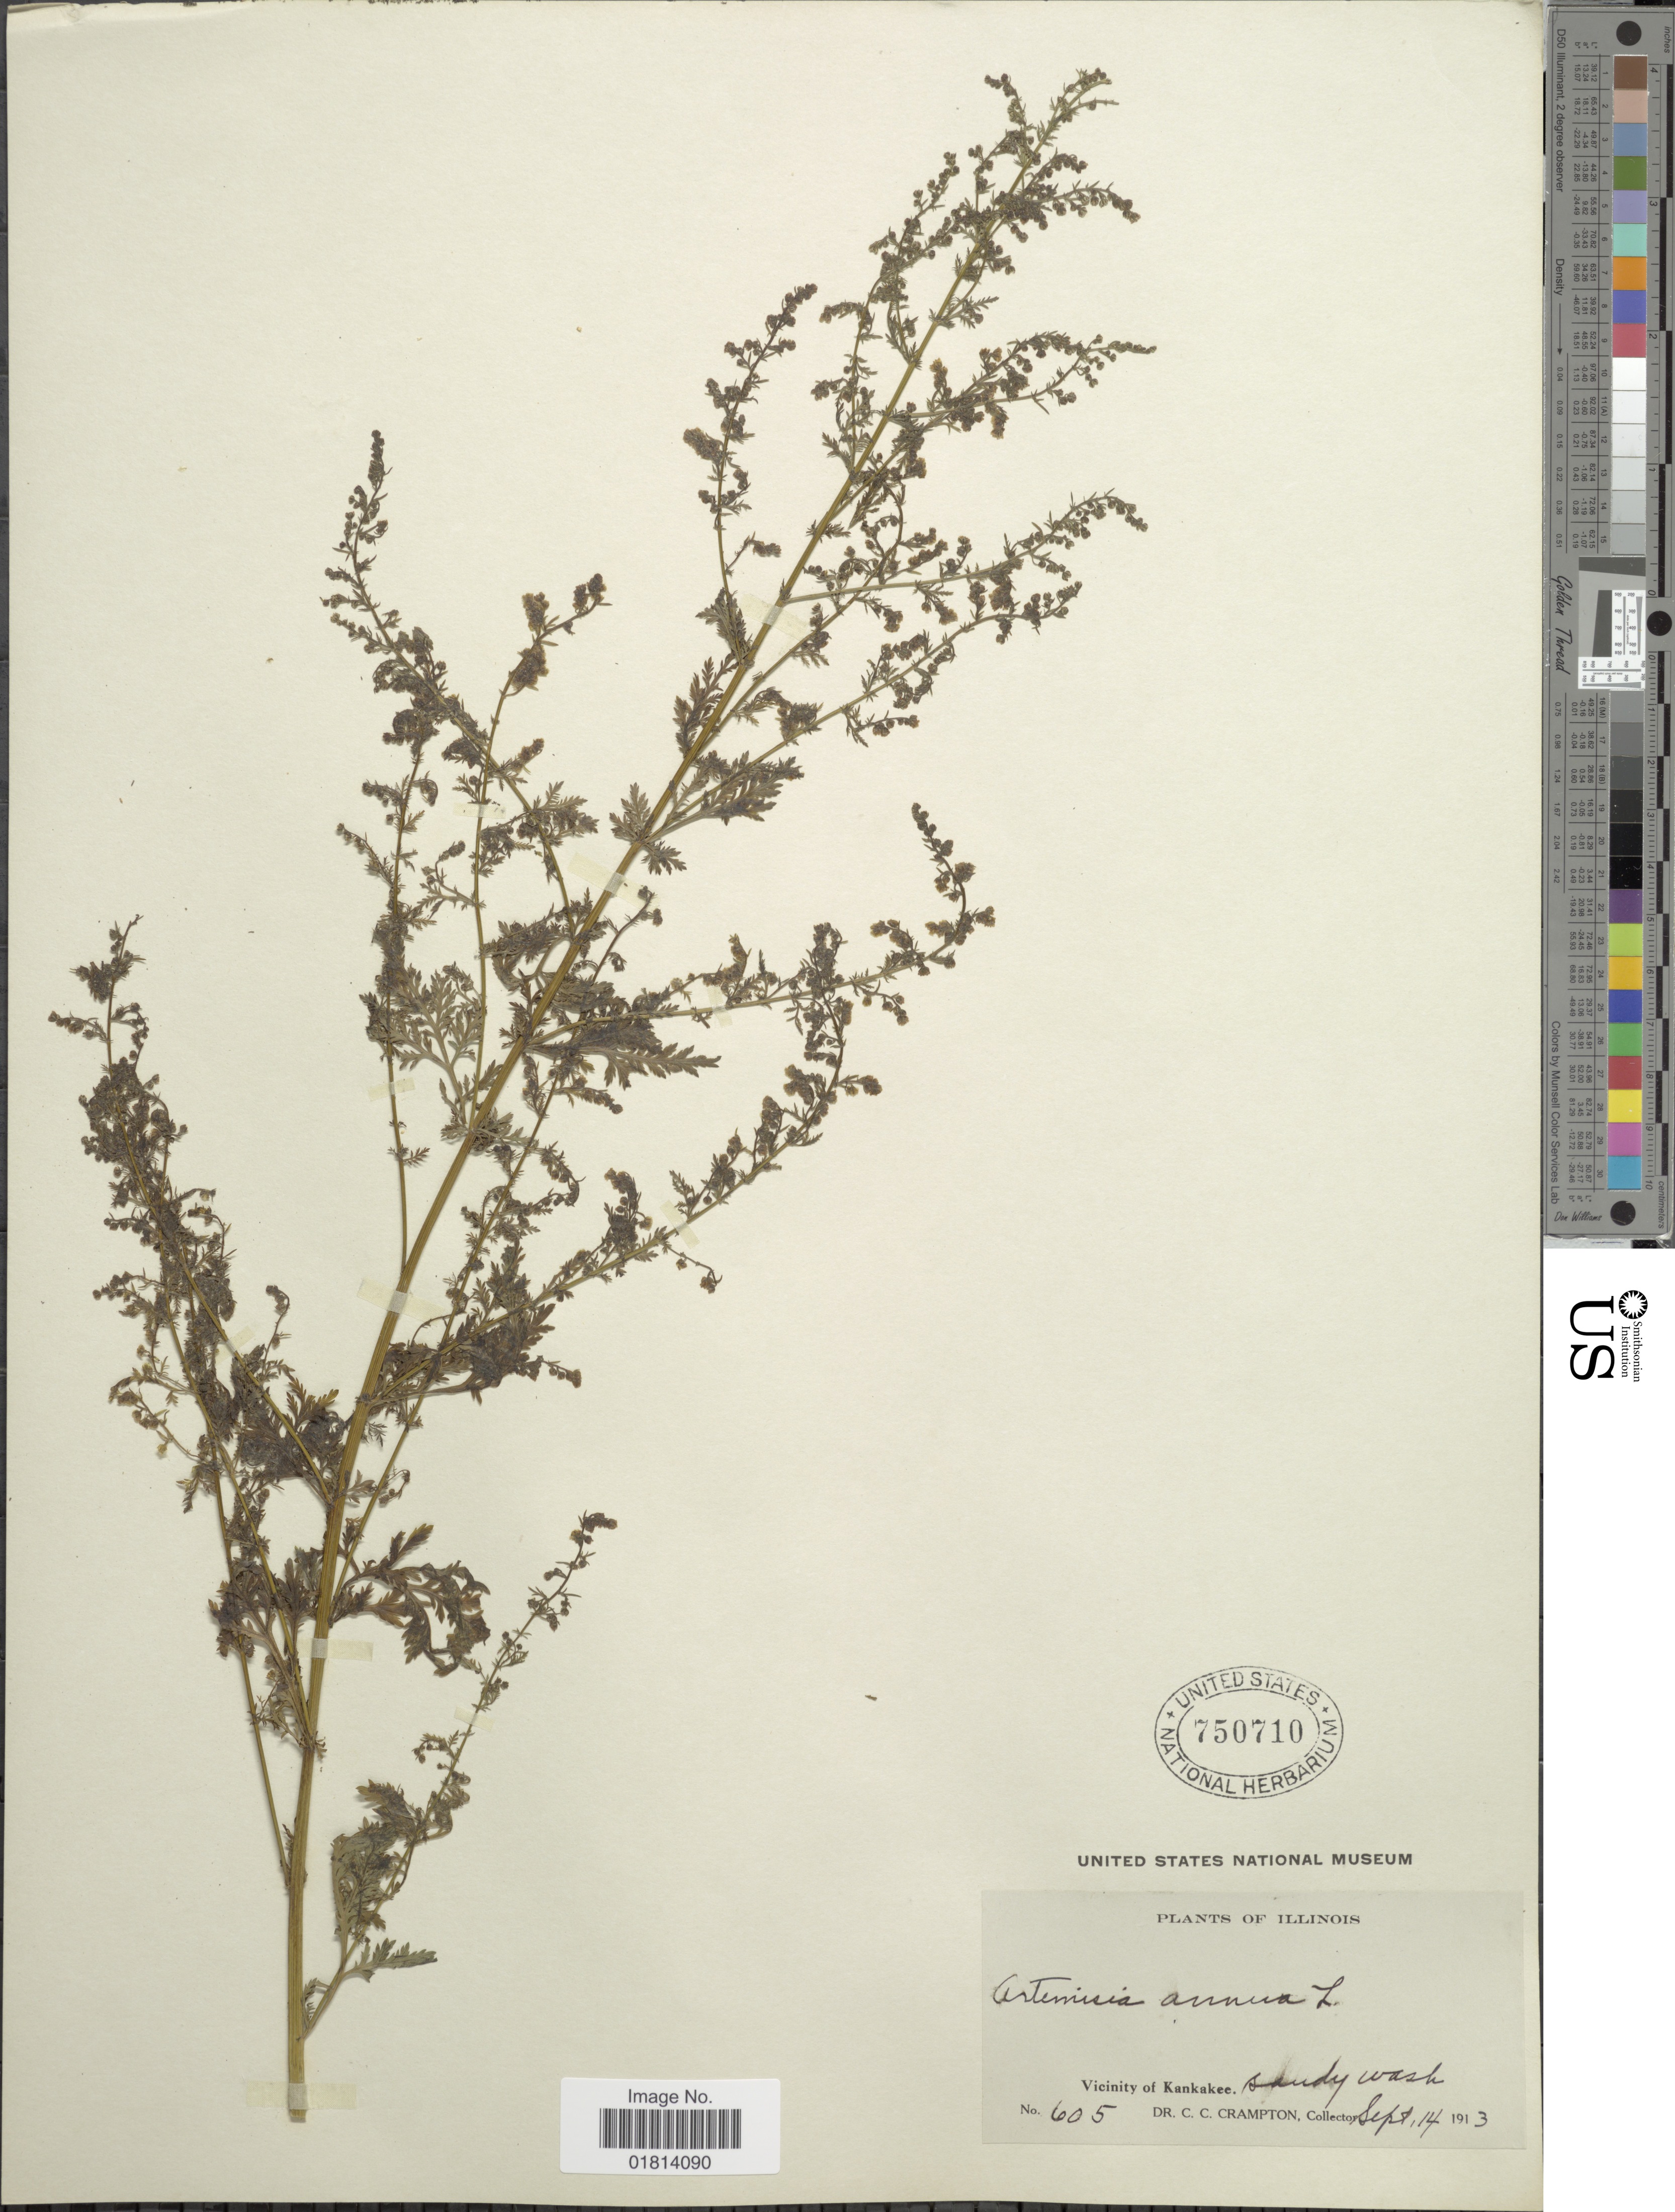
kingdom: Plantae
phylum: Tracheophyta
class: Magnoliopsida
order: Asterales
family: Asteraceae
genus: Artemisia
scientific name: Artemisia annua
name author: L.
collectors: C. Crampton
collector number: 605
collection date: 1913-09-14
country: United States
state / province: Illinois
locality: Vicinity of Kankakee, sandy wash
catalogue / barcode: US 750710